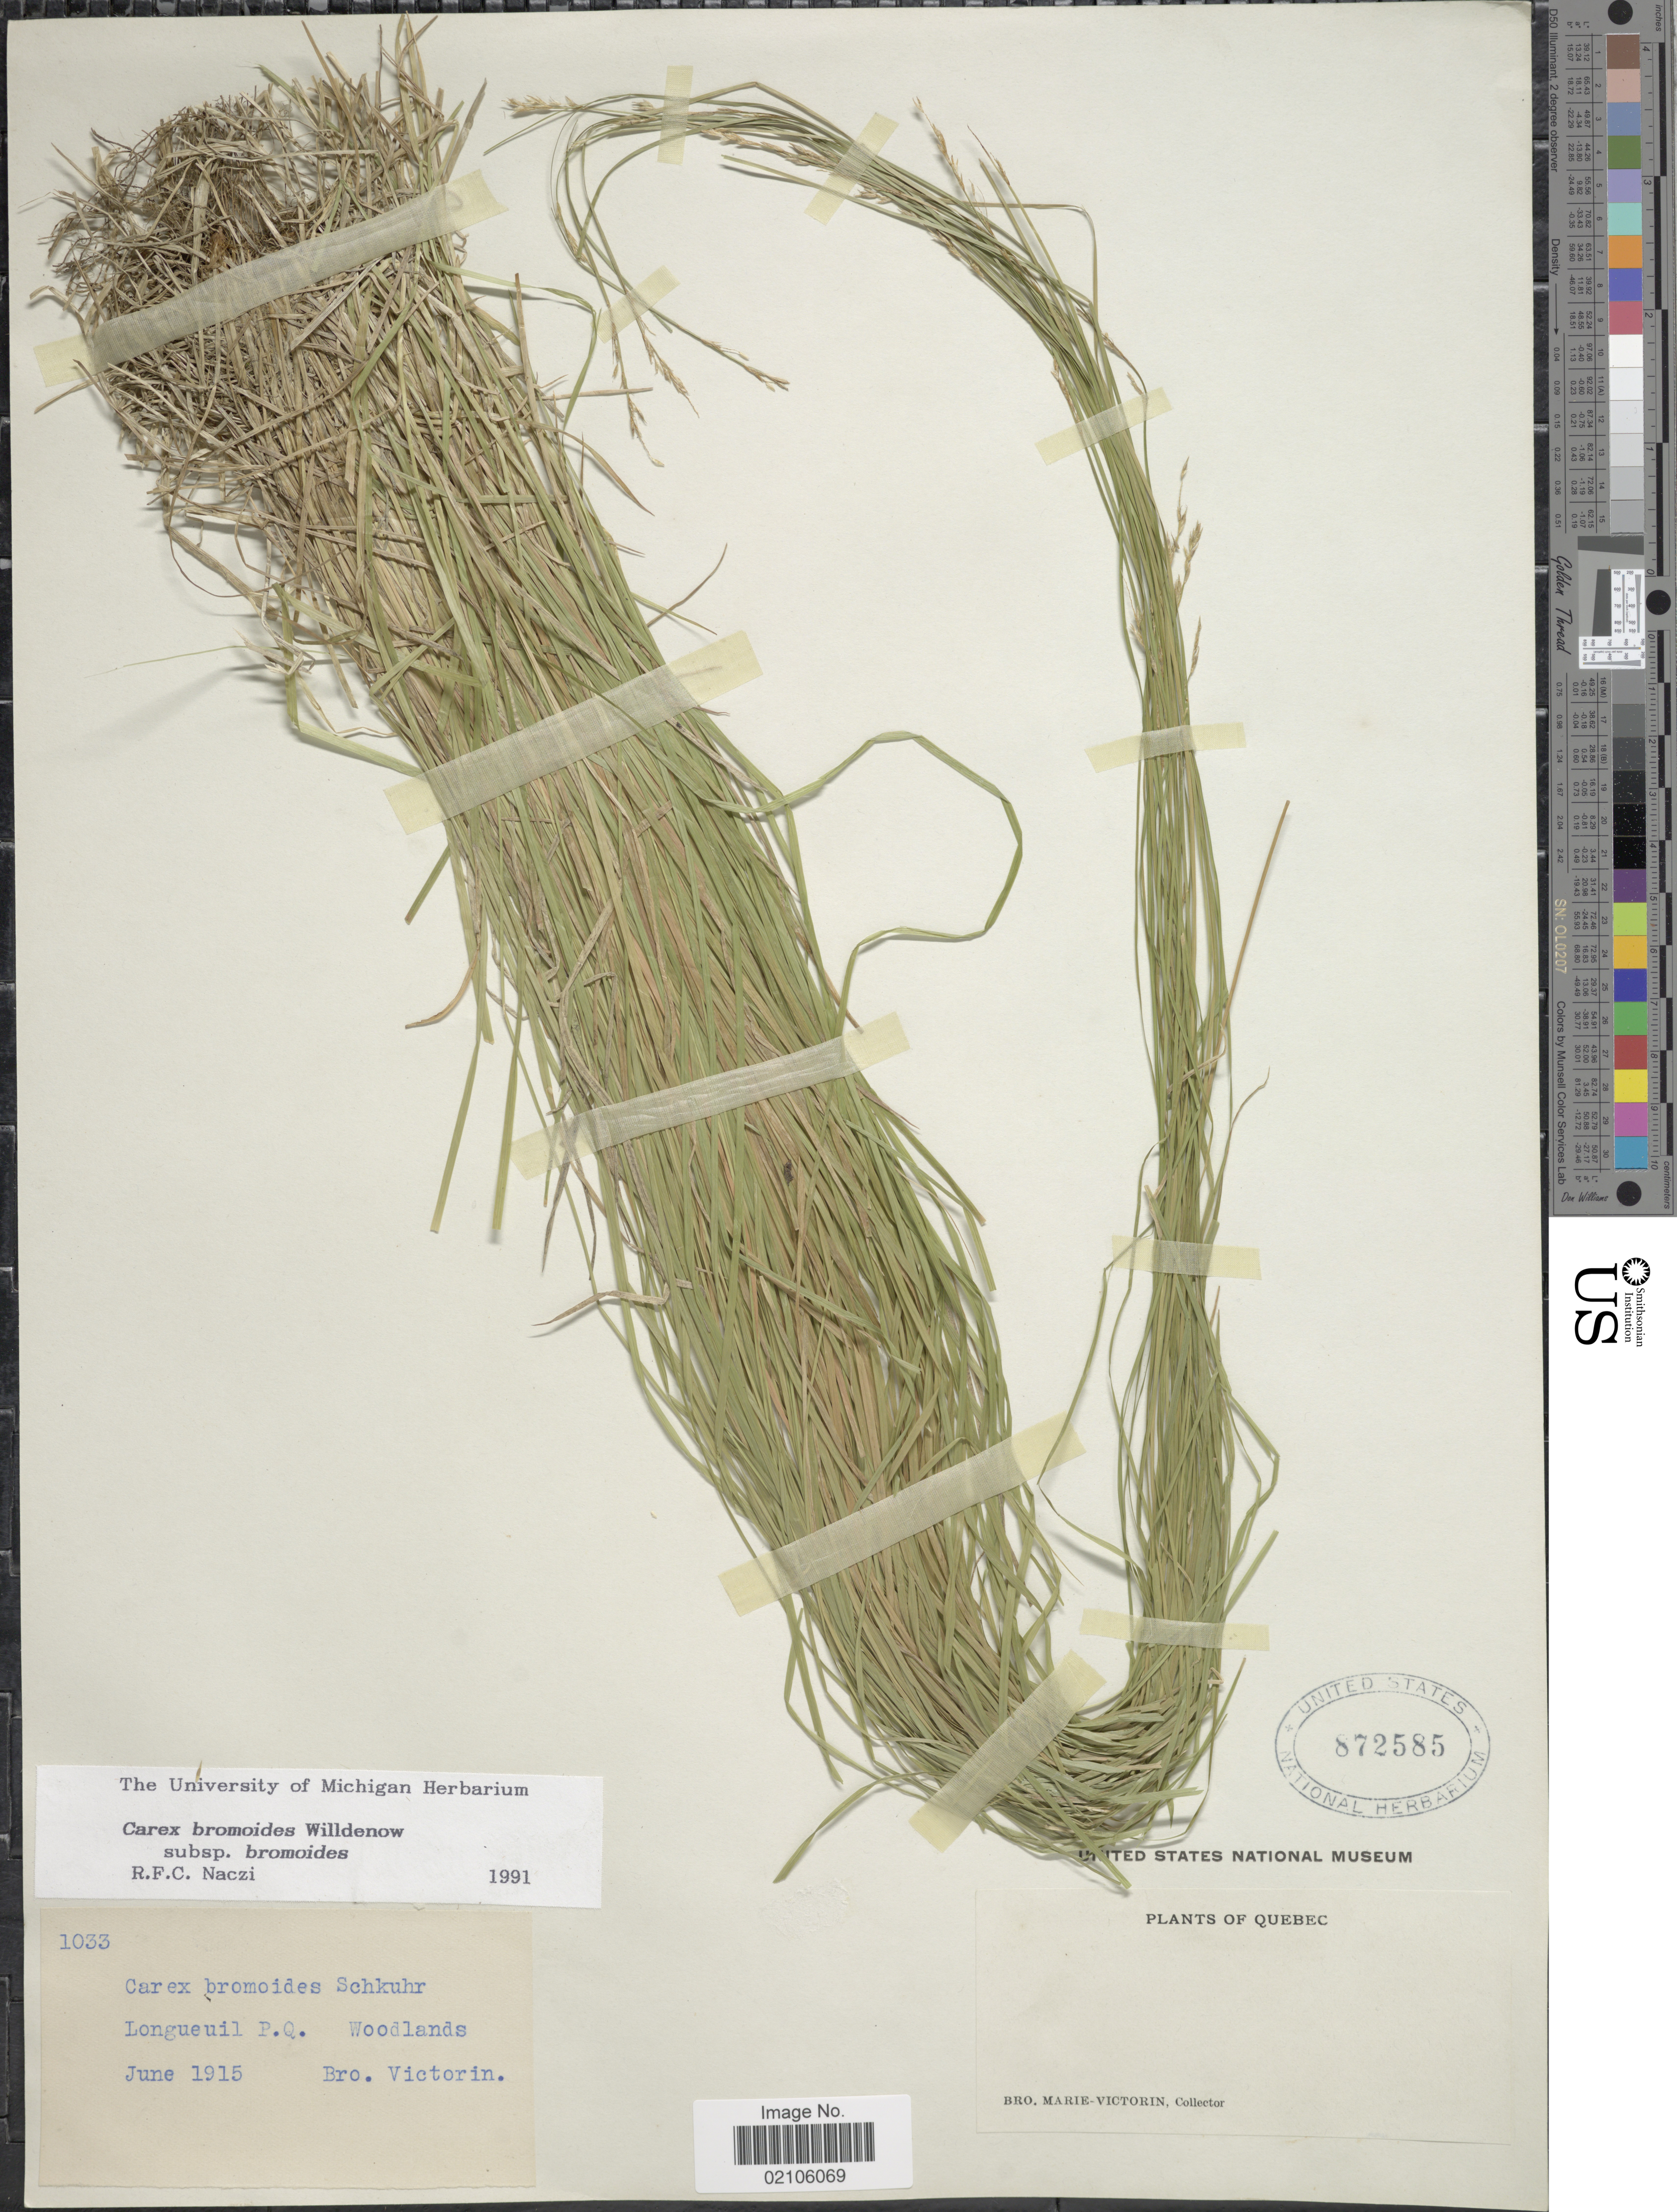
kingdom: Plantae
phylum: Tracheophyta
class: Liliopsida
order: Poales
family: Cyperaceae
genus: Carex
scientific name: Carex bromoides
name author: Willd.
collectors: Fr. Marie-Victorin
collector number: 1033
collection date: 1915-06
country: Canada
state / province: Quebec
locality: Longueuil P. Q, Woodlands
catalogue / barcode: US 872585